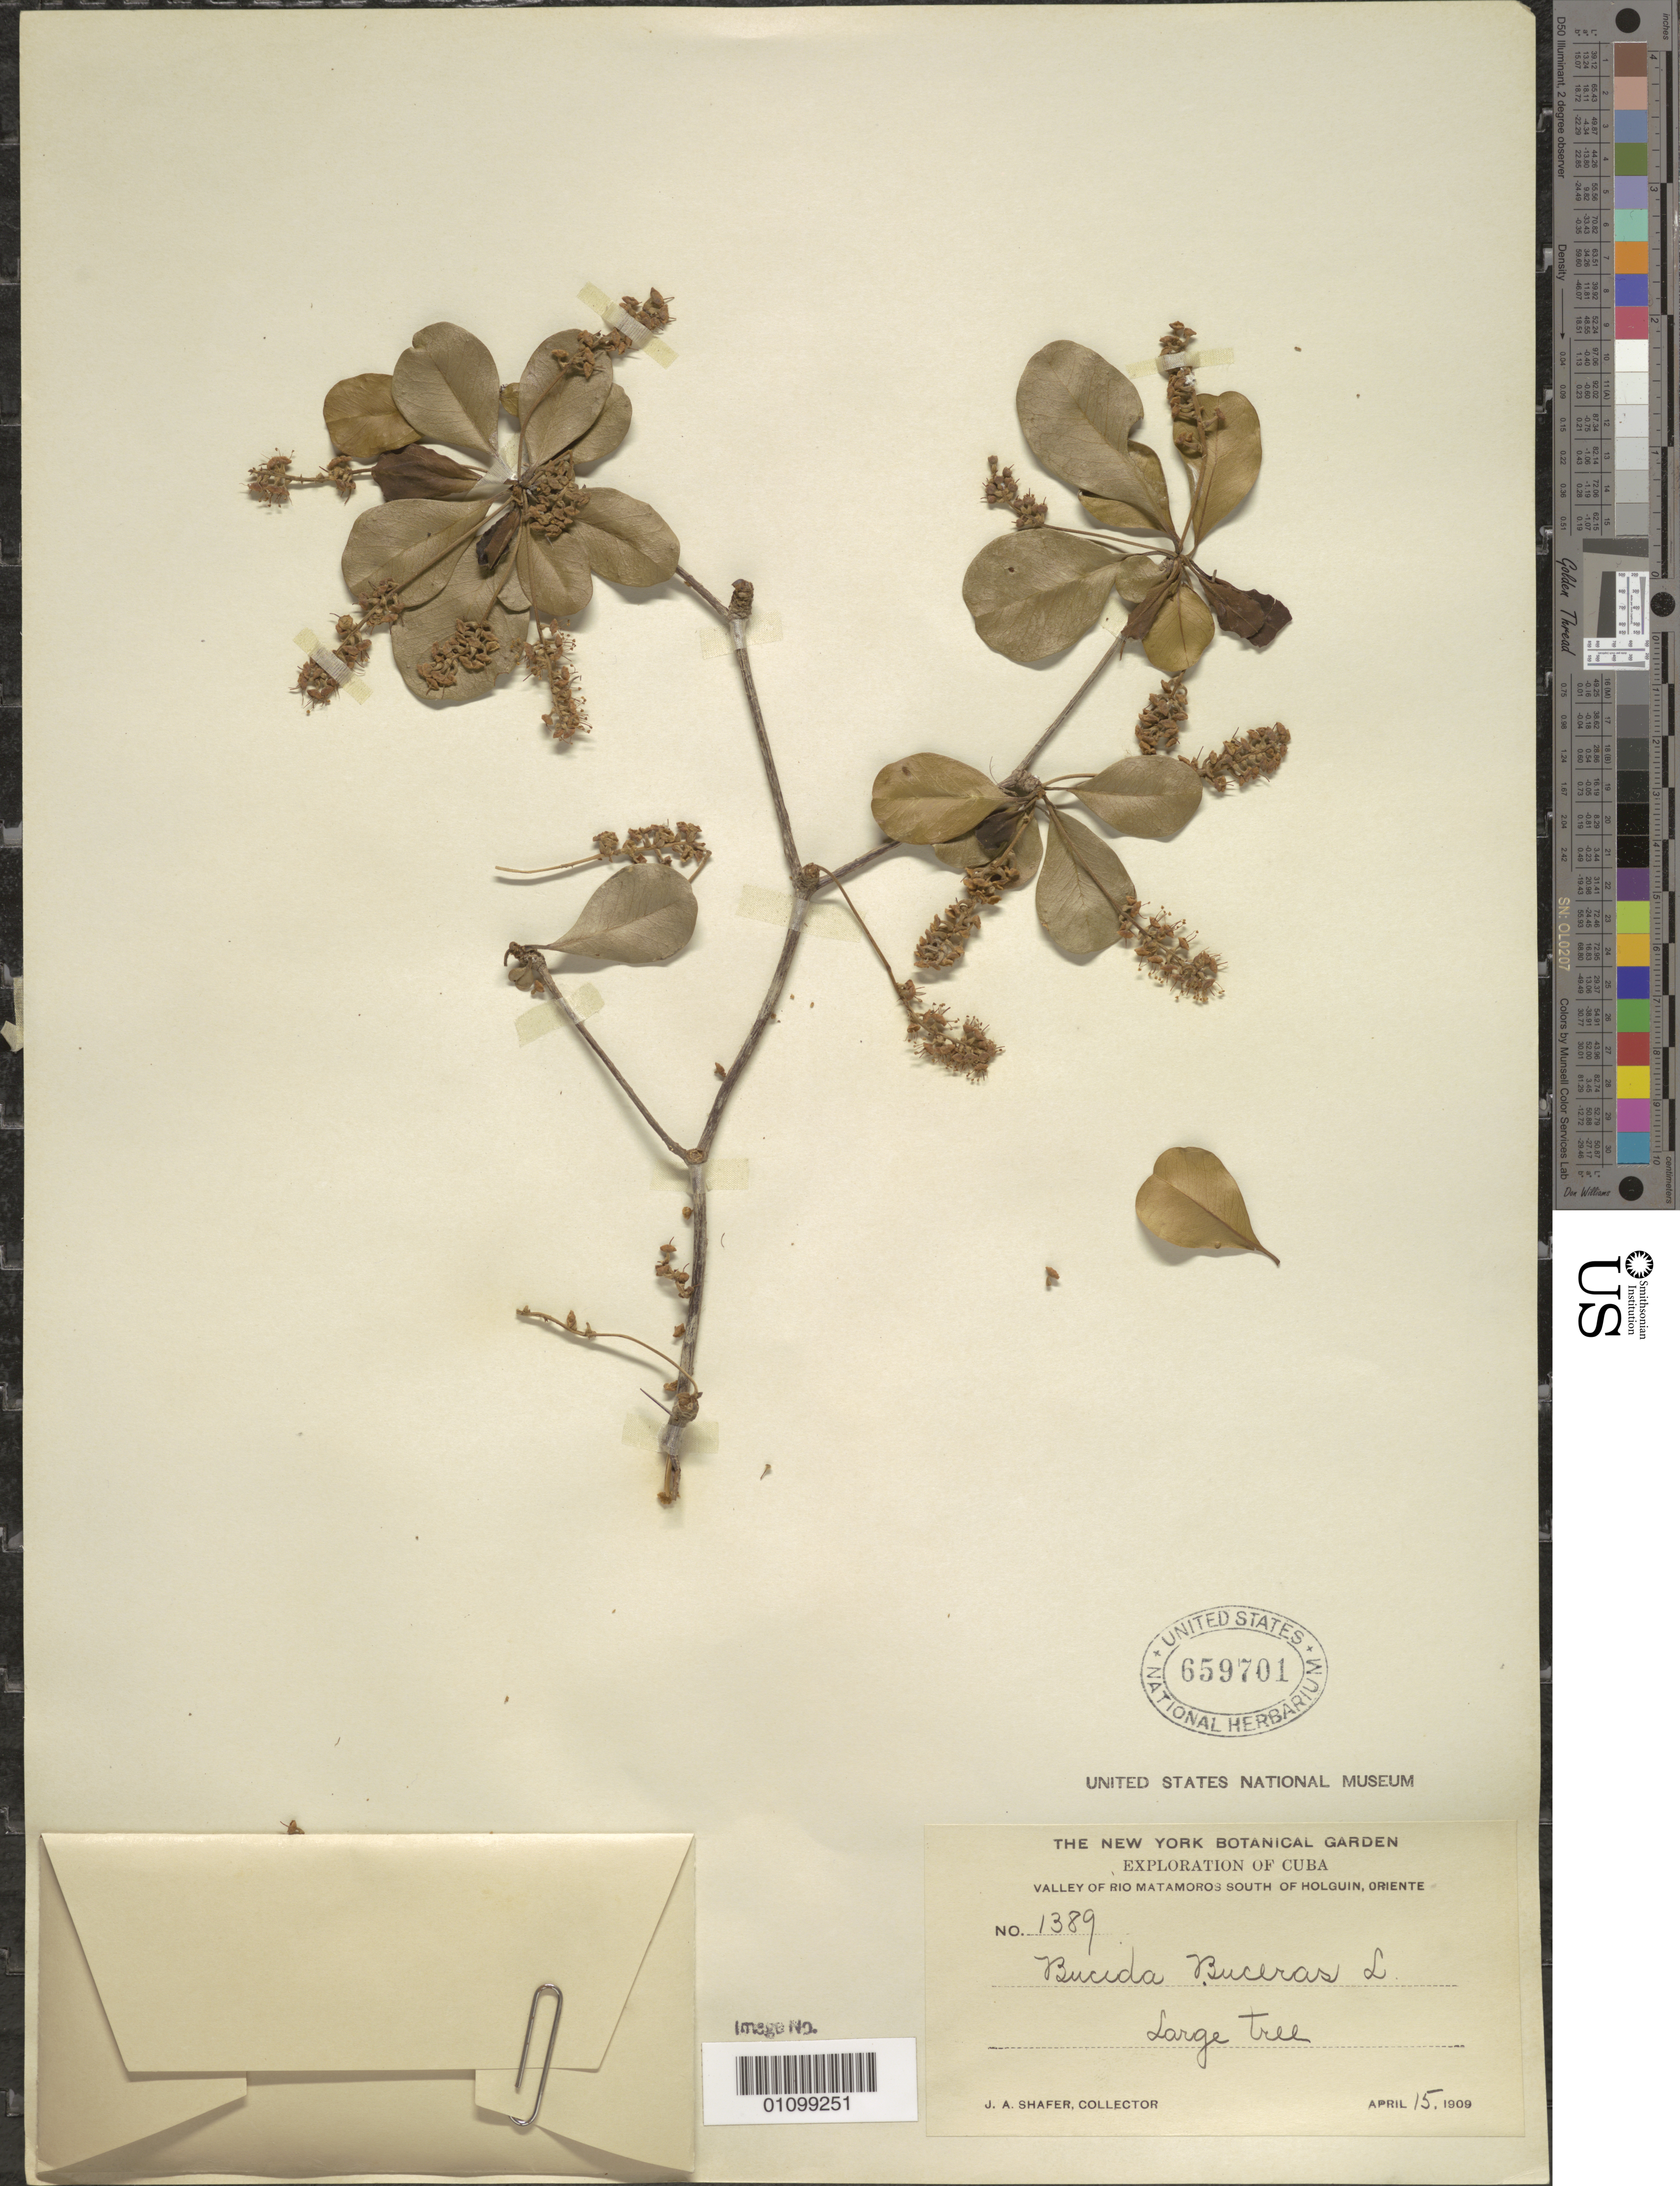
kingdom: Plantae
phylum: Tracheophyta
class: Magnoliopsida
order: Myrtales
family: Combretaceae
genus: Terminalia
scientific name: Terminalia buceras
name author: (L.) C. Wright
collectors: J. A. Shafer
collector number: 1389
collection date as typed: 15 Apr 1909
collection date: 1909-04-15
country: Cuba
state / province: Holguín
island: Cuba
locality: Valley of Rio Matamoros S of Holguin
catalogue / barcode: US 659701